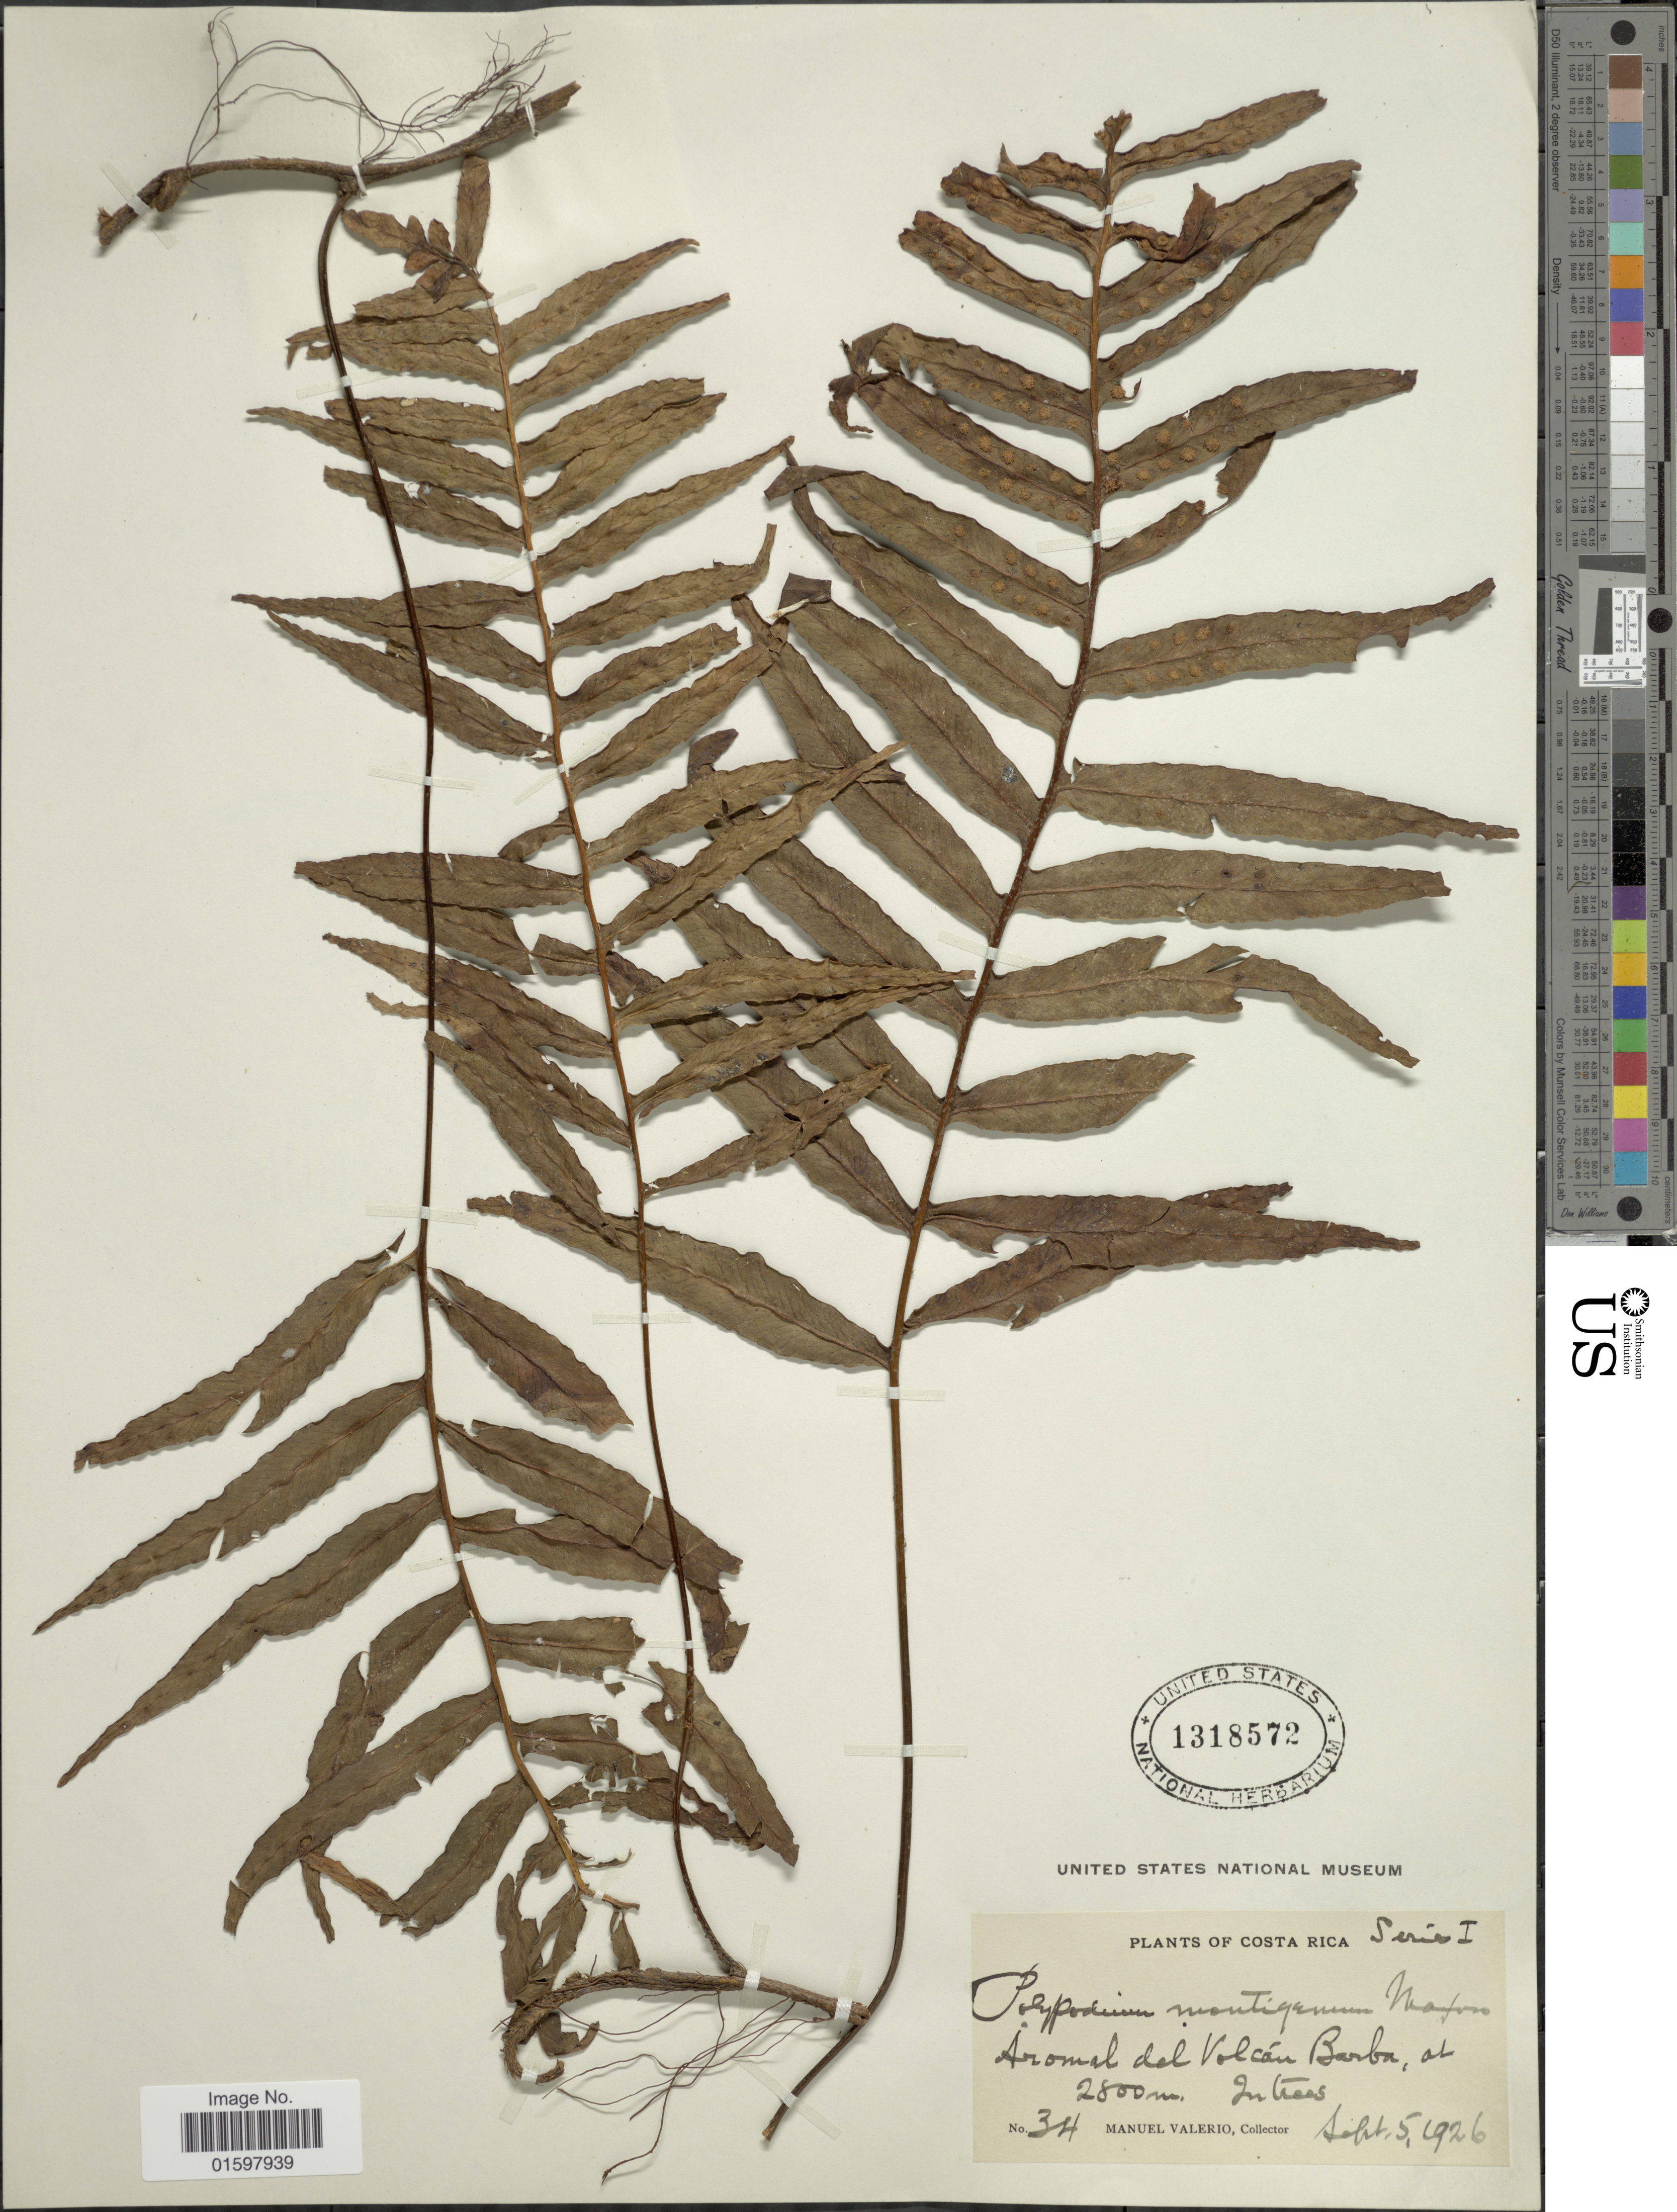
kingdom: Plantae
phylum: Tracheophyta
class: Polypodiopsida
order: Polypodiales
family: Polypodiaceae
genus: Pleopeltis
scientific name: Pleopeltis montigena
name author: (Maxon) A.R. Sm. & Tejero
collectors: M. Valerio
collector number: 34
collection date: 1926-09-05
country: Costa Rica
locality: Aromal del Volcán Barba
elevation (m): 2800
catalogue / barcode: US 1318572